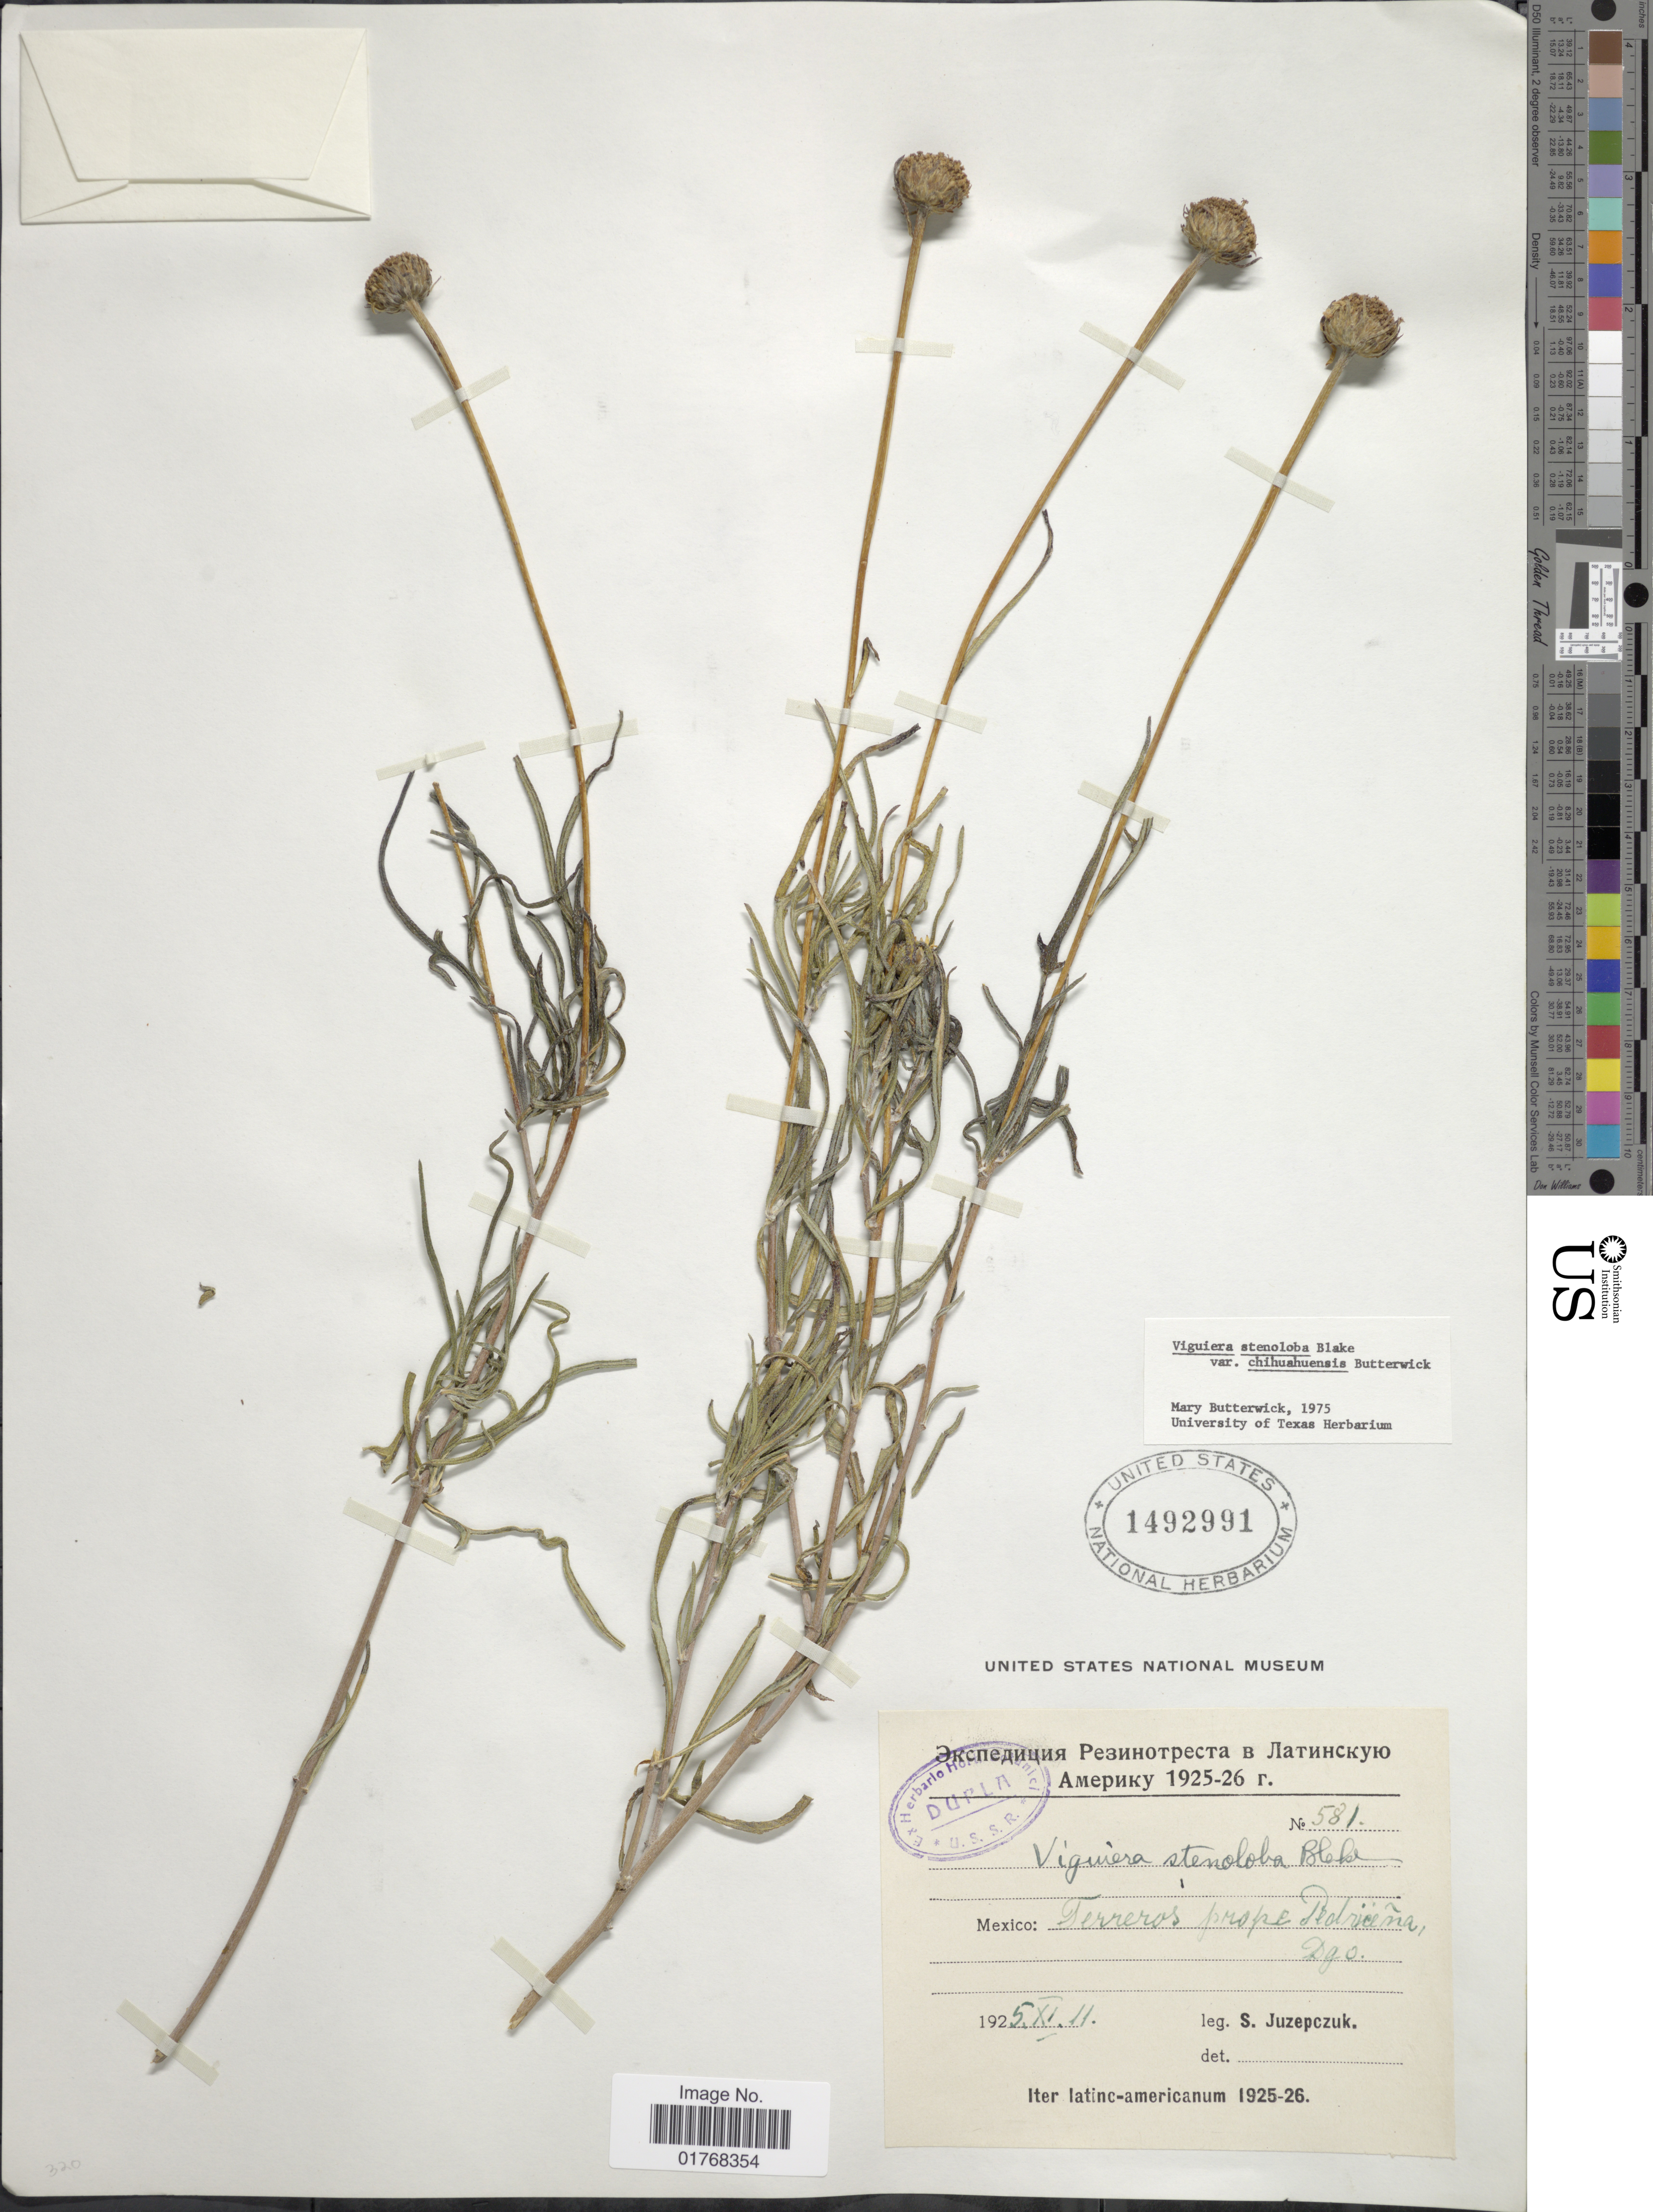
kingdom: Plantae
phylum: Tracheophyta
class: Magnoliopsida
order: Asterales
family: Asteraceae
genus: Viguiera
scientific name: Viguiera stenoloba var. chihuahuensis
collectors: S. V. Juzepczuk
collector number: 581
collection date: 1925-11-11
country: Mexico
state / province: Durango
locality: Terreros prope Pedriceña Dgo.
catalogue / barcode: US 1492991